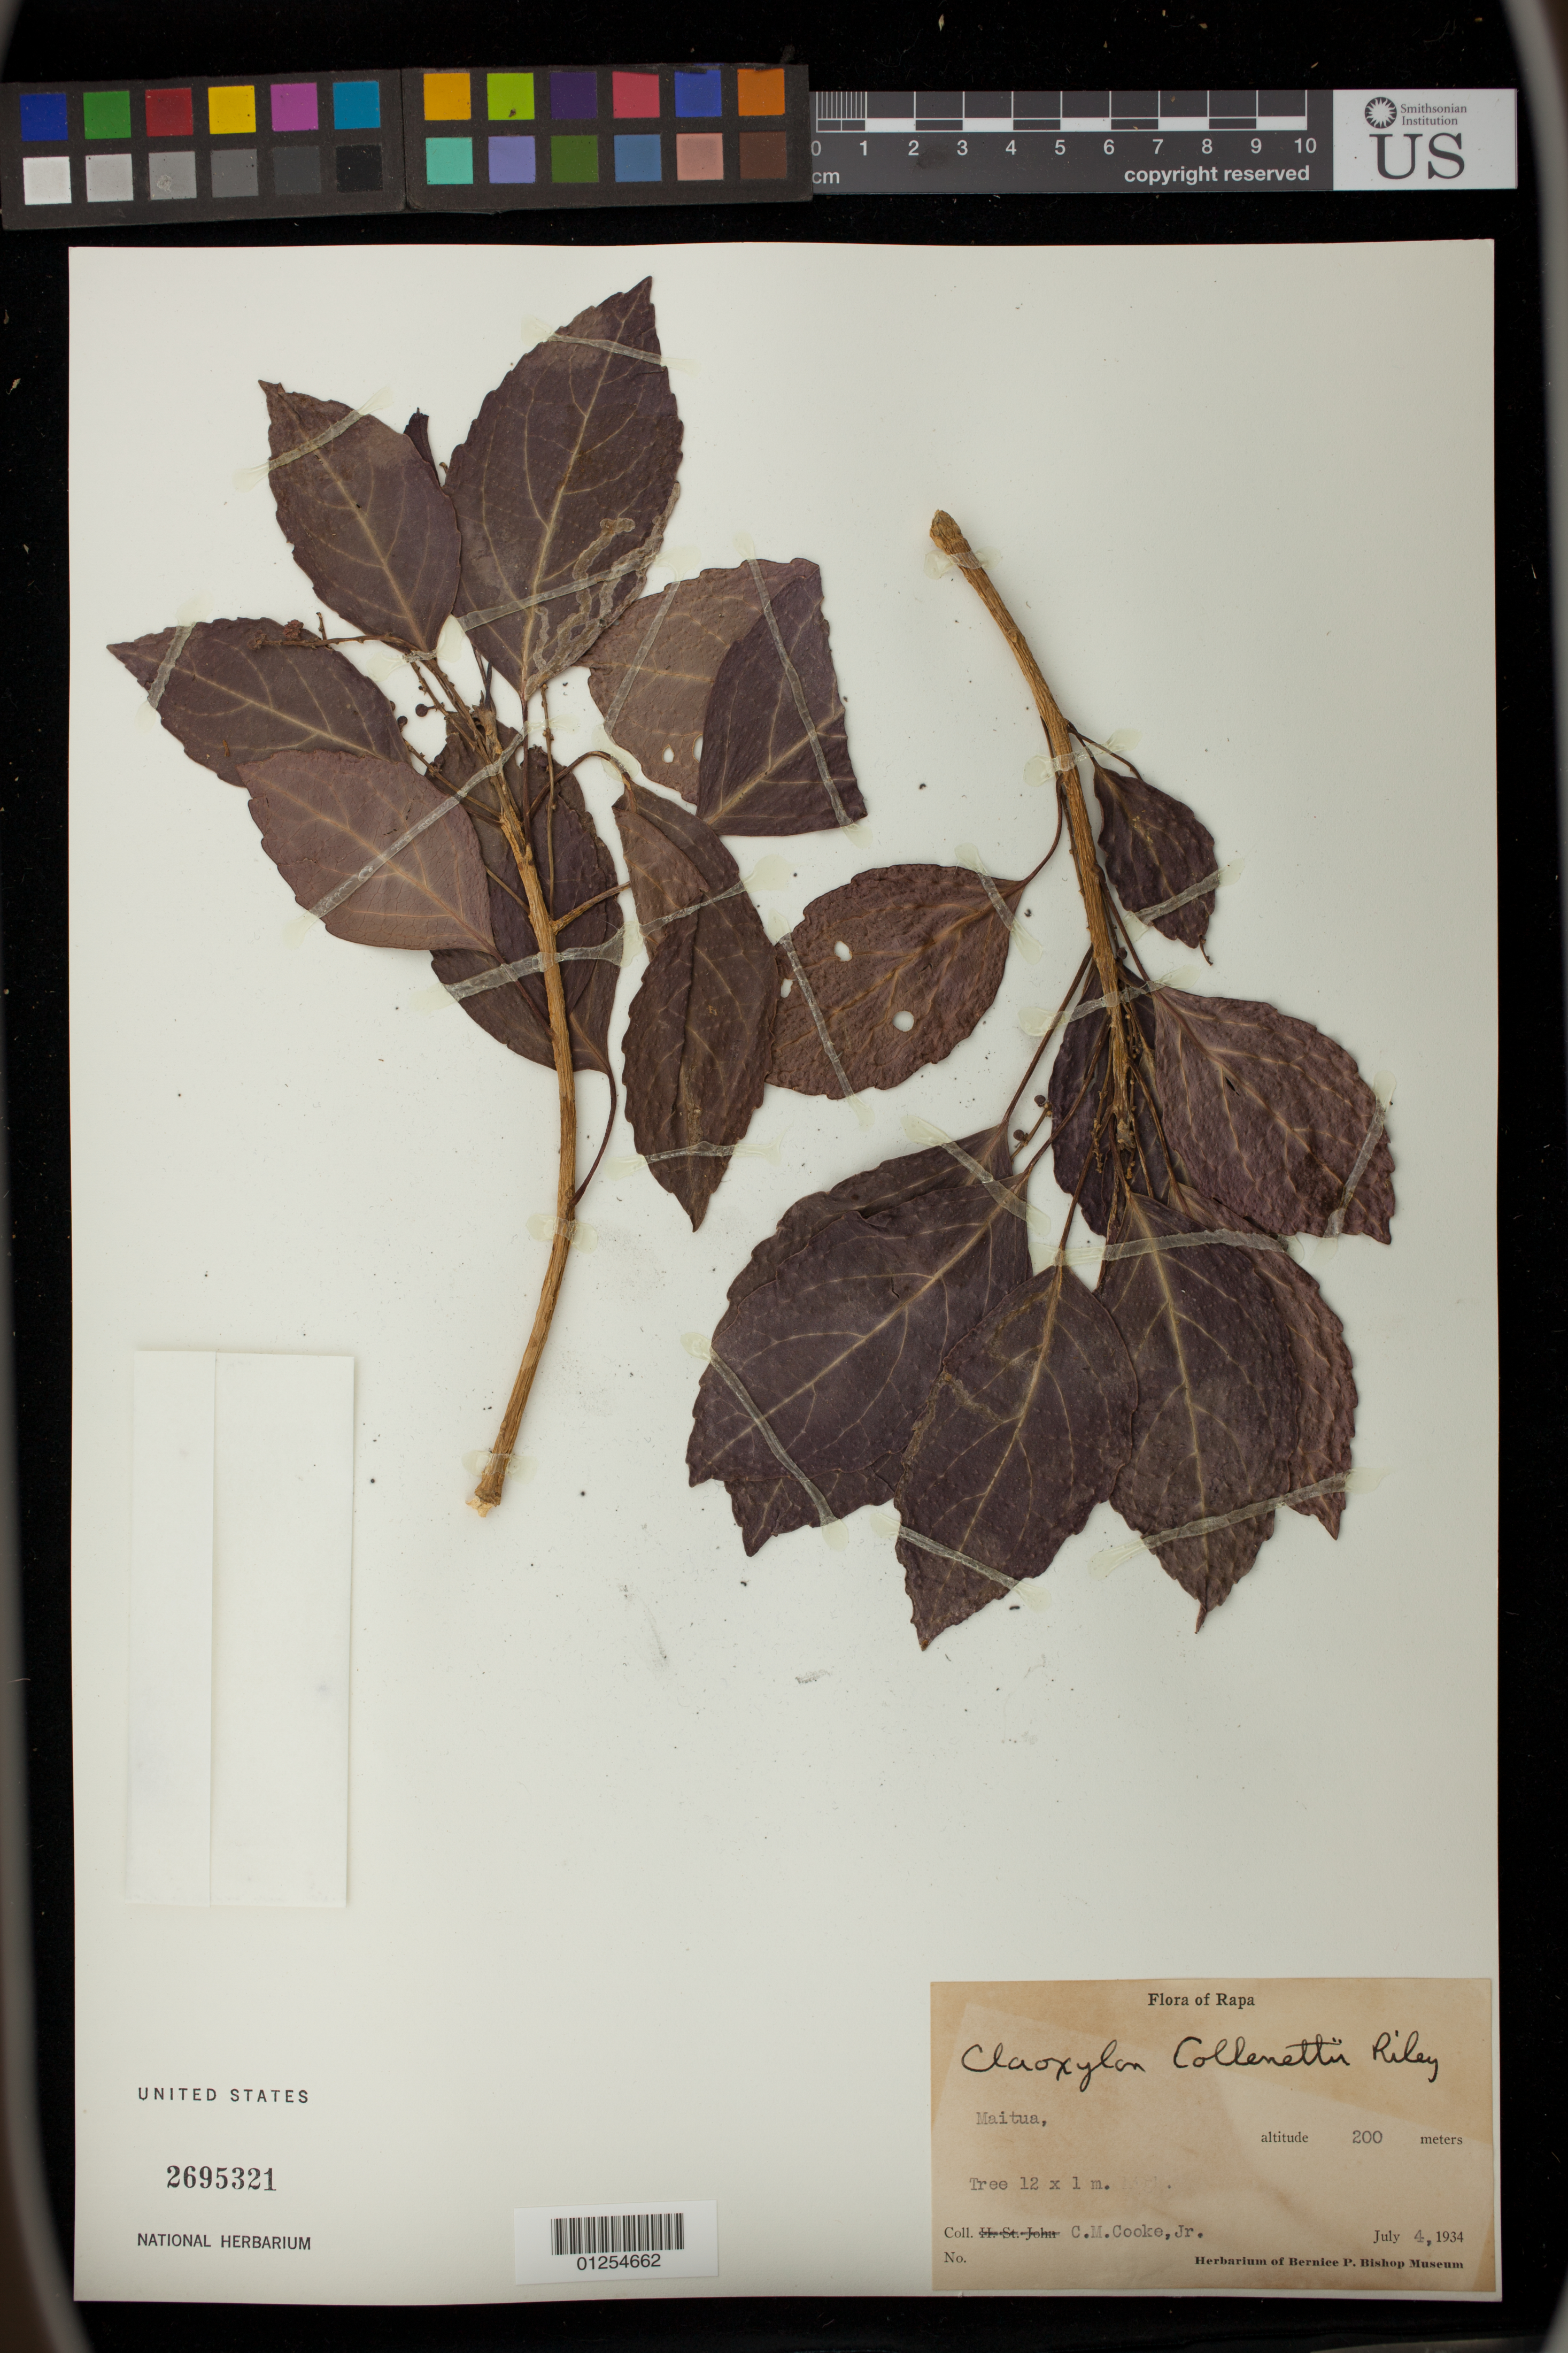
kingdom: Plantae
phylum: Tracheophyta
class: Magnoliopsida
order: Malpighiales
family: Euphorbiaceae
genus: Claoxylon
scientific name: Claoxylon collenettei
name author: Riley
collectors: C. M. Cooke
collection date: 1934-07-04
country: French Polynesia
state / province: Rapa Island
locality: Maitua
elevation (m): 200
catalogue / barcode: US 2695321